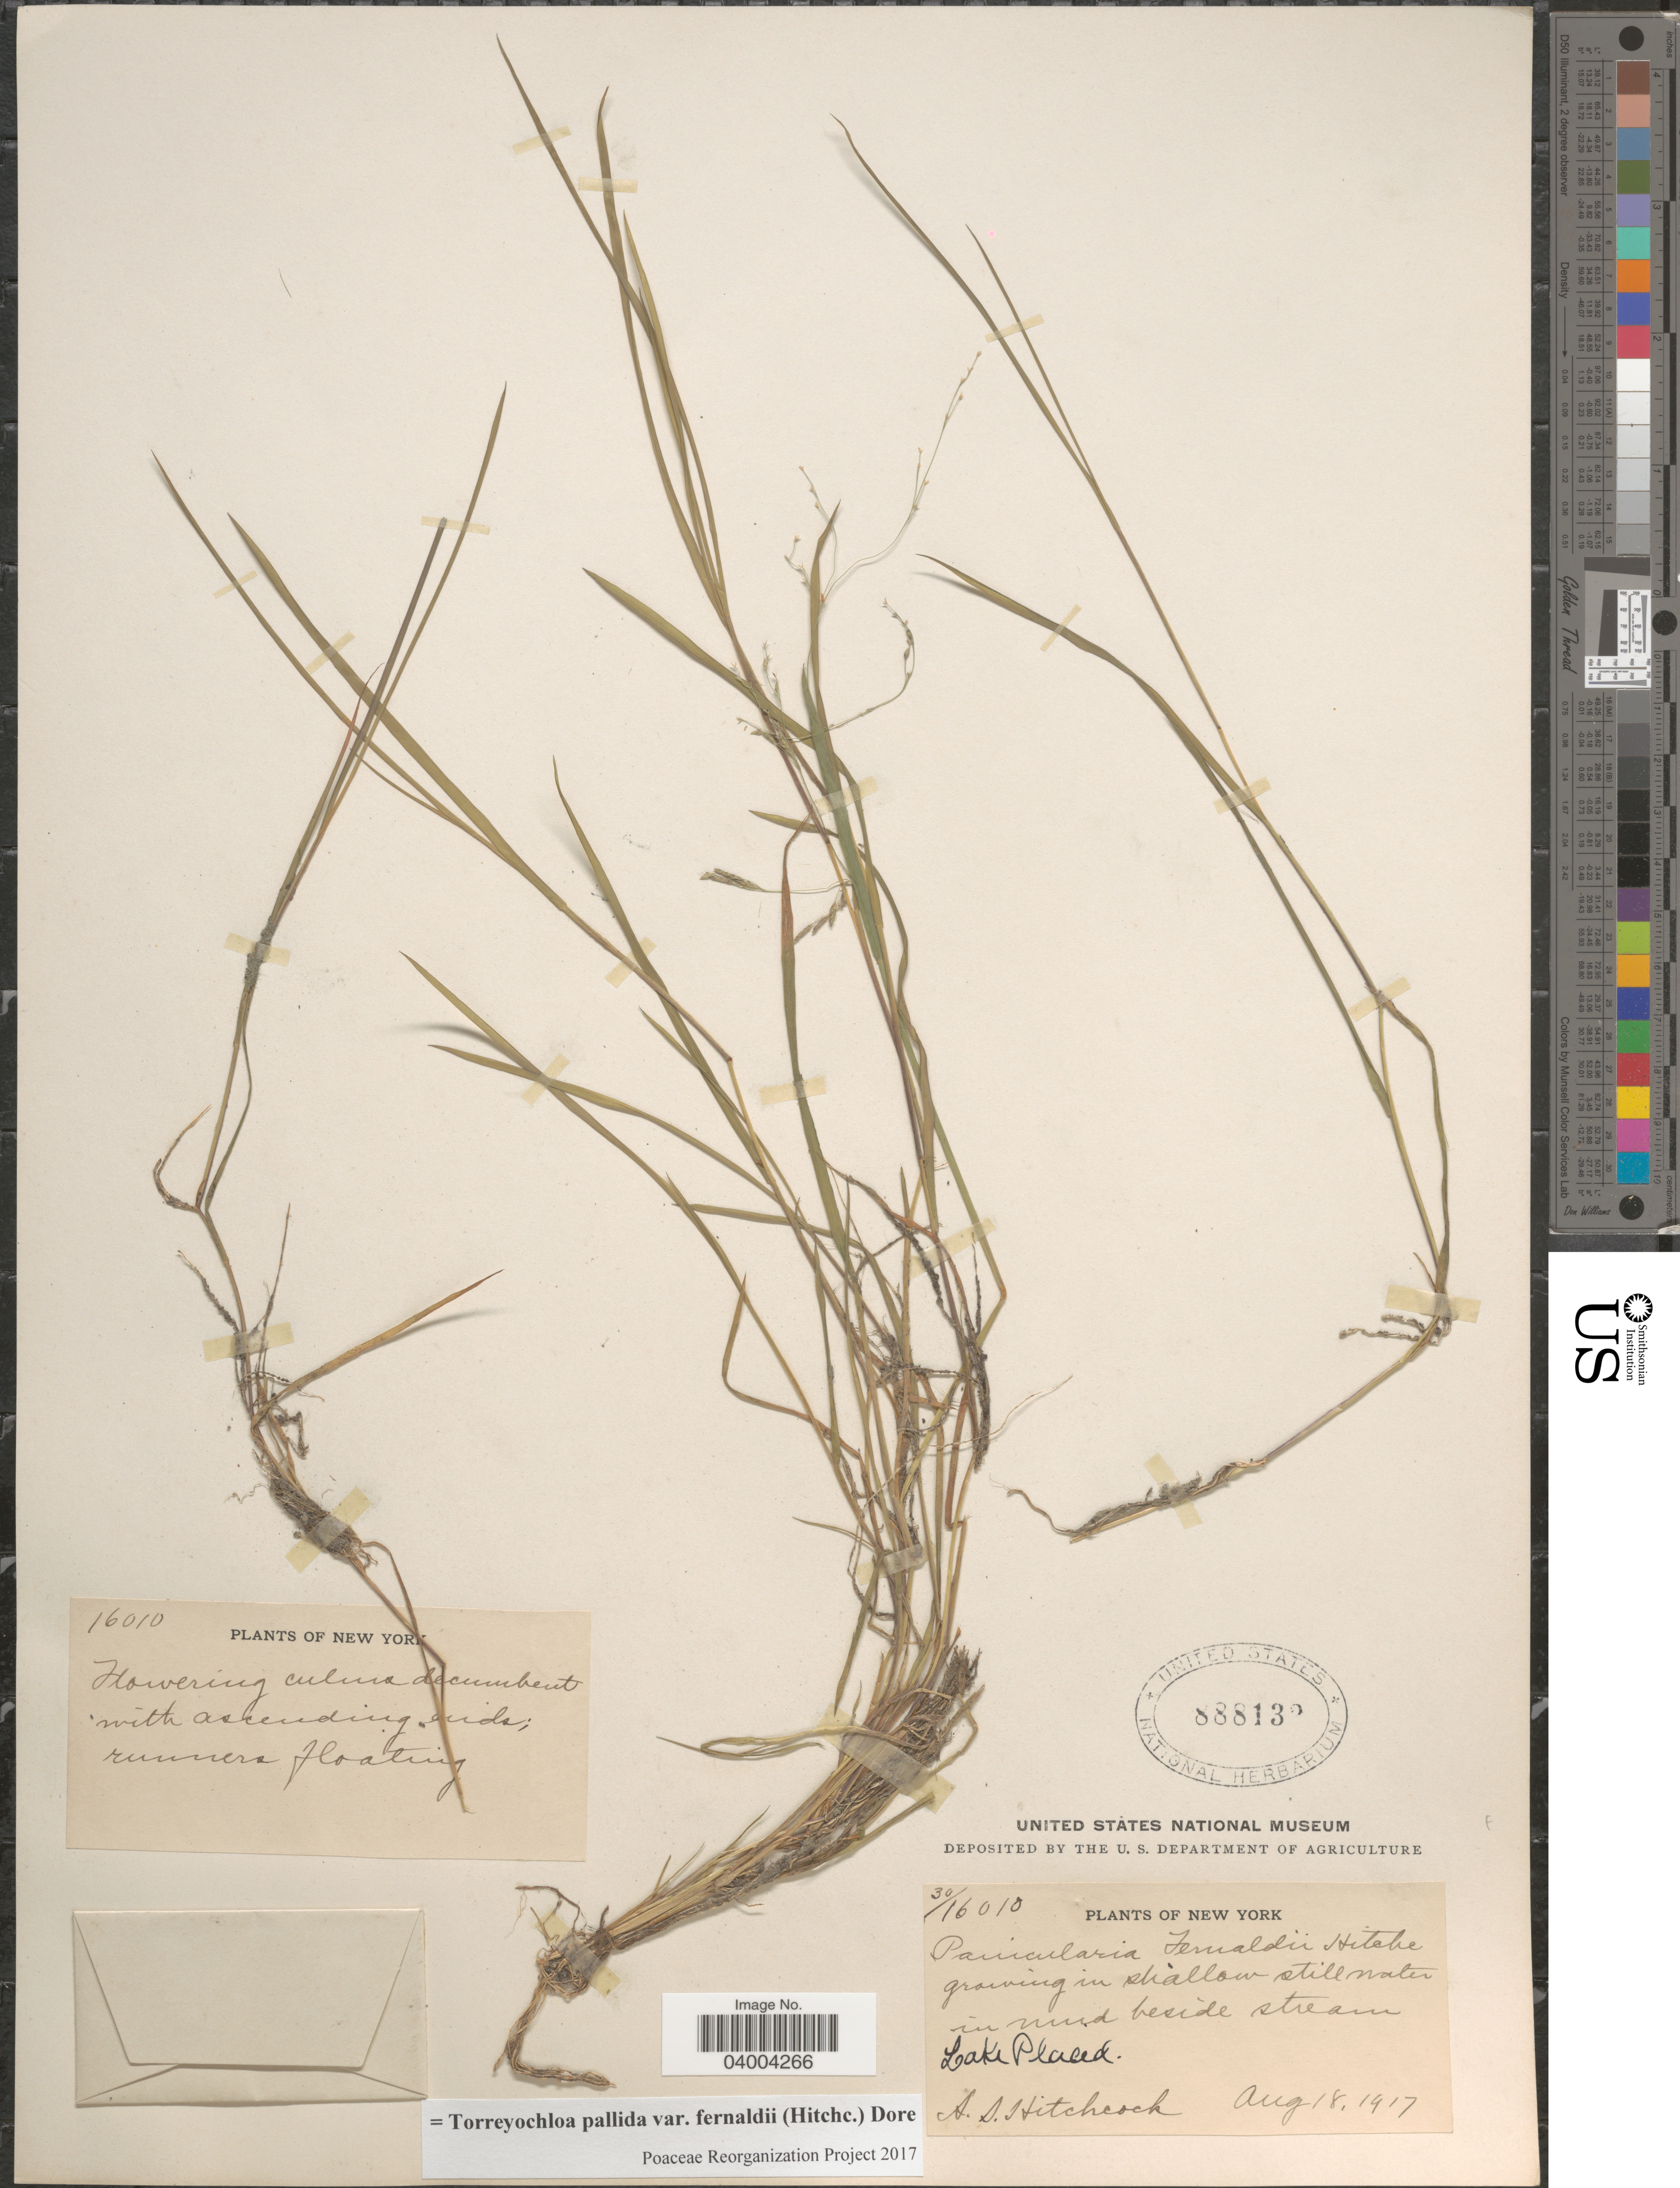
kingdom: Plantae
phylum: Tracheophyta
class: Liliopsida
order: Poales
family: Poaceae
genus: Torreyochloa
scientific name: Torreyochloa pallida var. fernaldii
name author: (Hitchc.) Dore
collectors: A. S. Hitchcock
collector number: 16010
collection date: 1917-08-18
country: United States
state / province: New York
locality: In shallow still water in mud beside stream. Lake Placed.